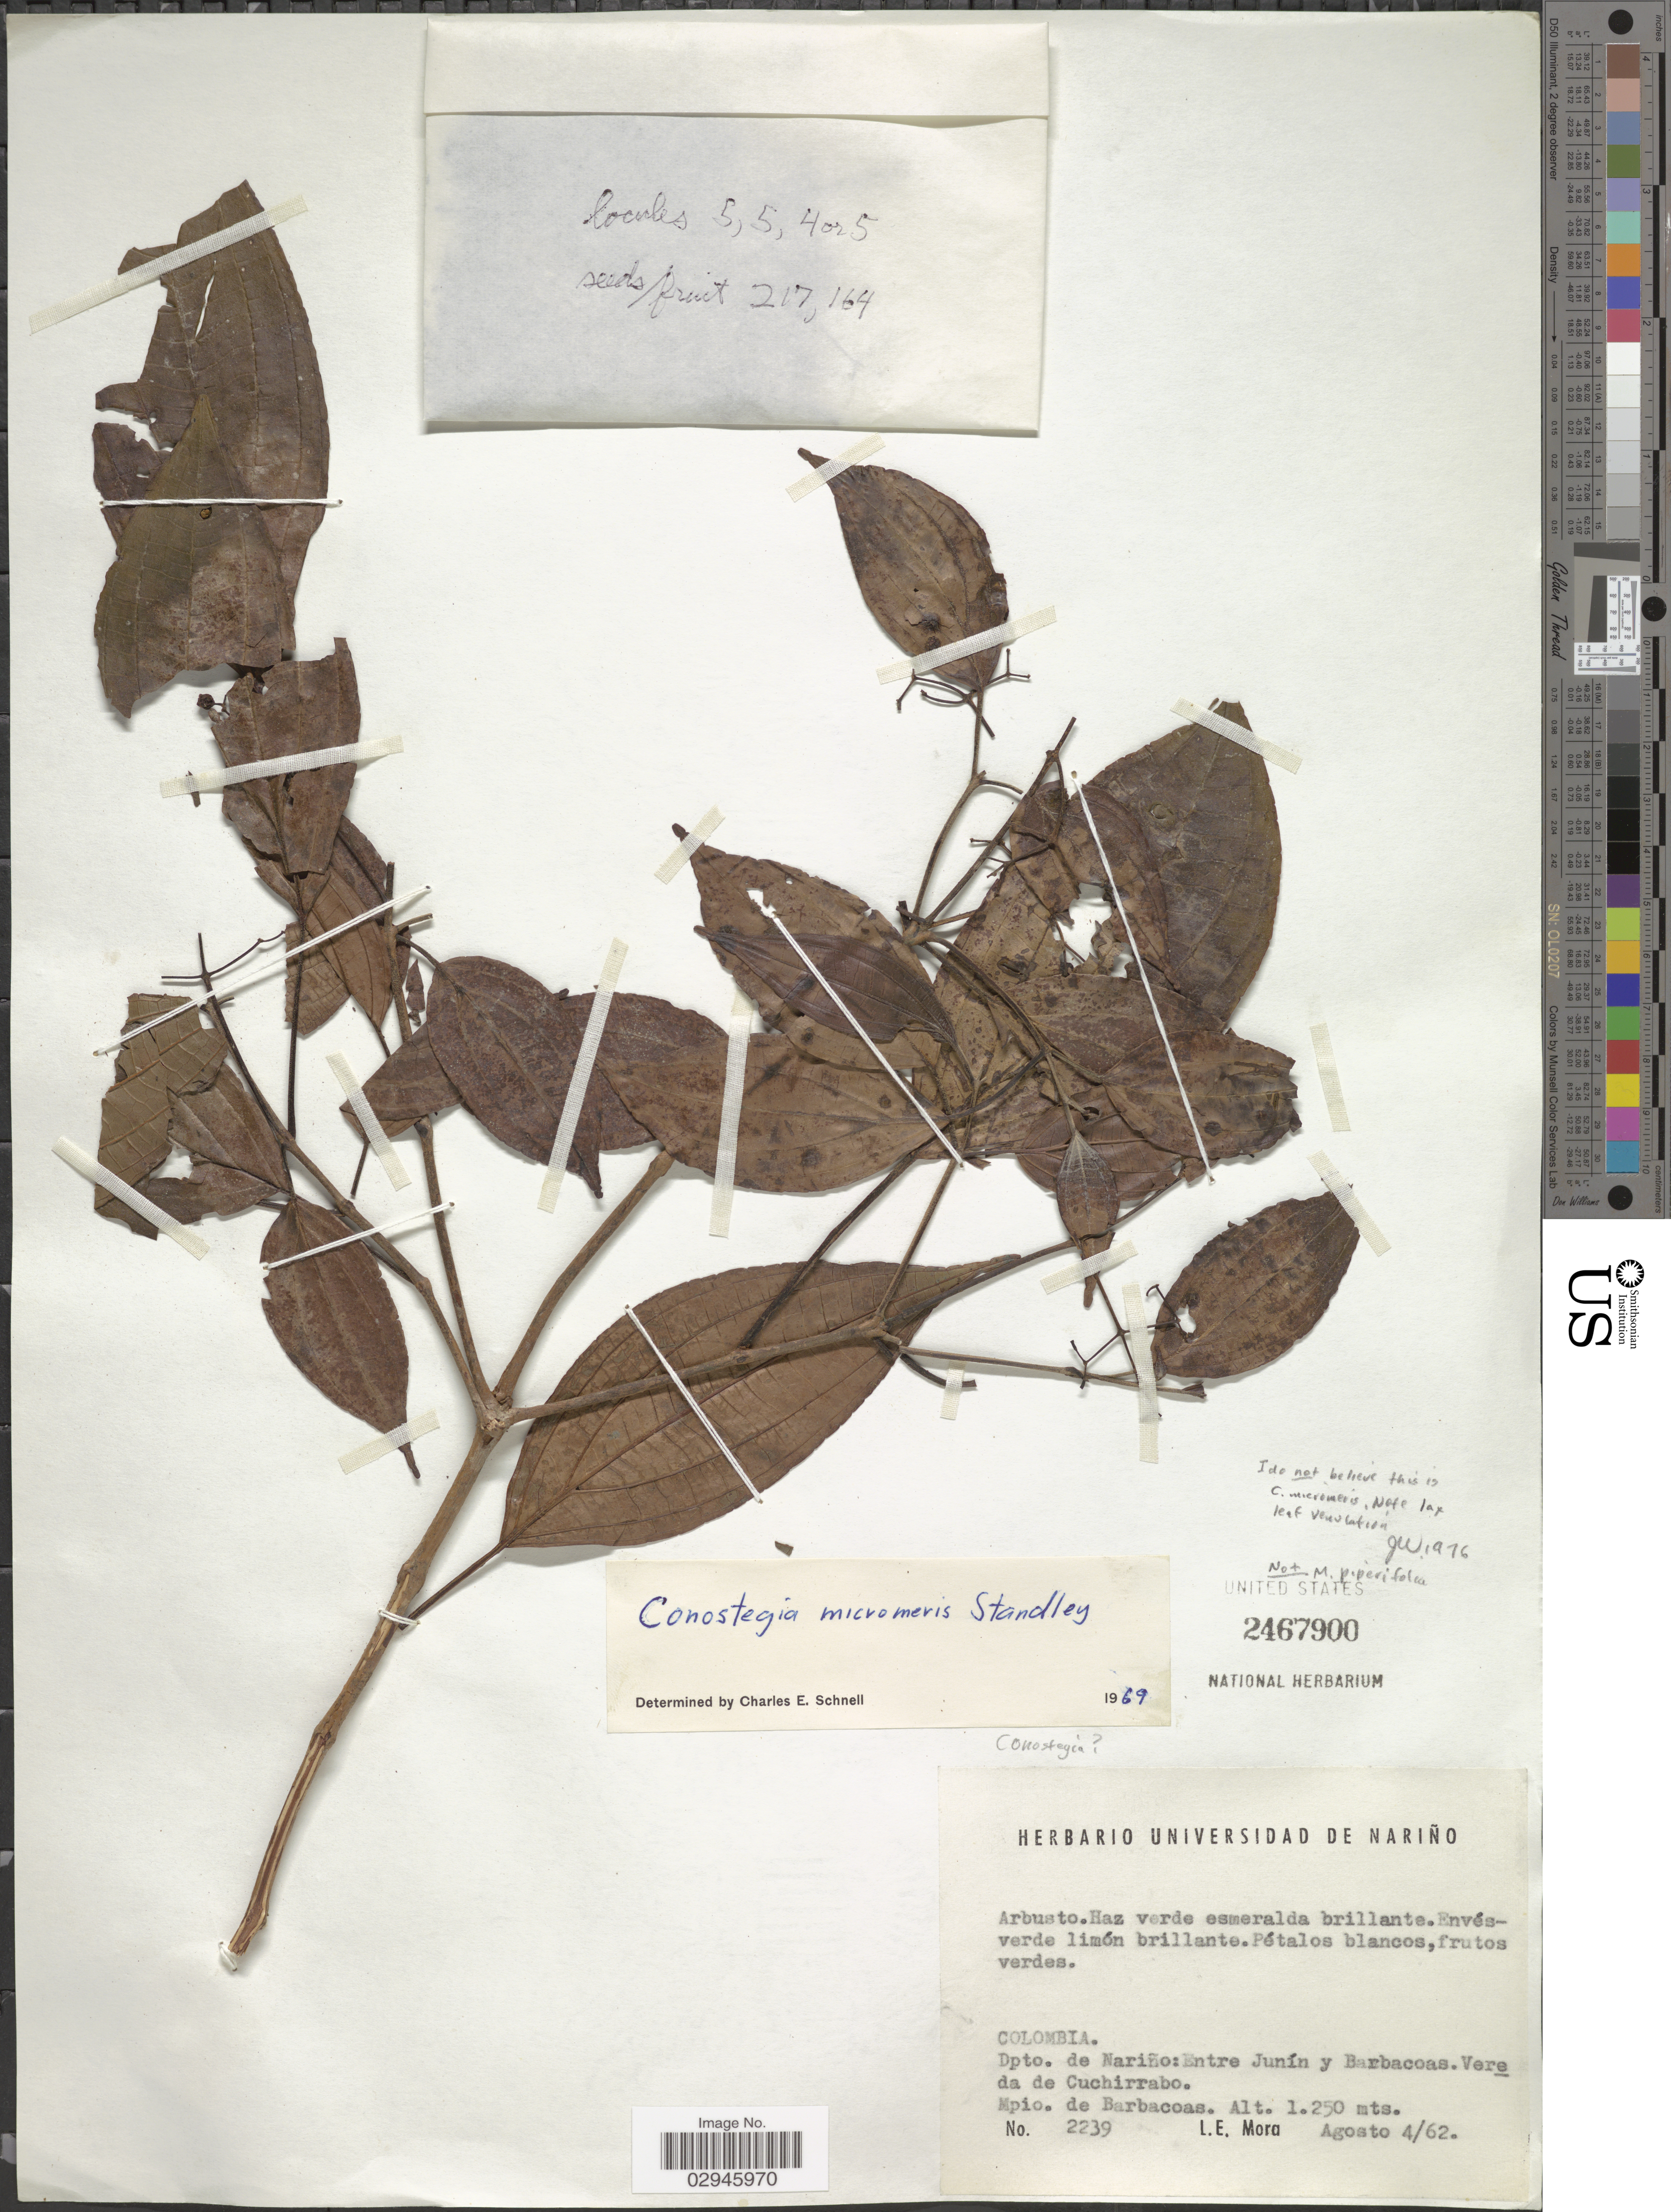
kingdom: Plantae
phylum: Tracheophyta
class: Magnoliopsida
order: Myrtales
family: Melastomataceae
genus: Miconia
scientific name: Miconia sp.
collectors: L. Mora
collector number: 2239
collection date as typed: Transcribed d/m/y: 4/8/62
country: Colombia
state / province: Nariño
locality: Dpto. de Nariño: Entre Junín y Barbacoas. Vereda de Cuchirrabo. Mpio. de Barbacoas.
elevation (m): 1250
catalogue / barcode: US 2467900